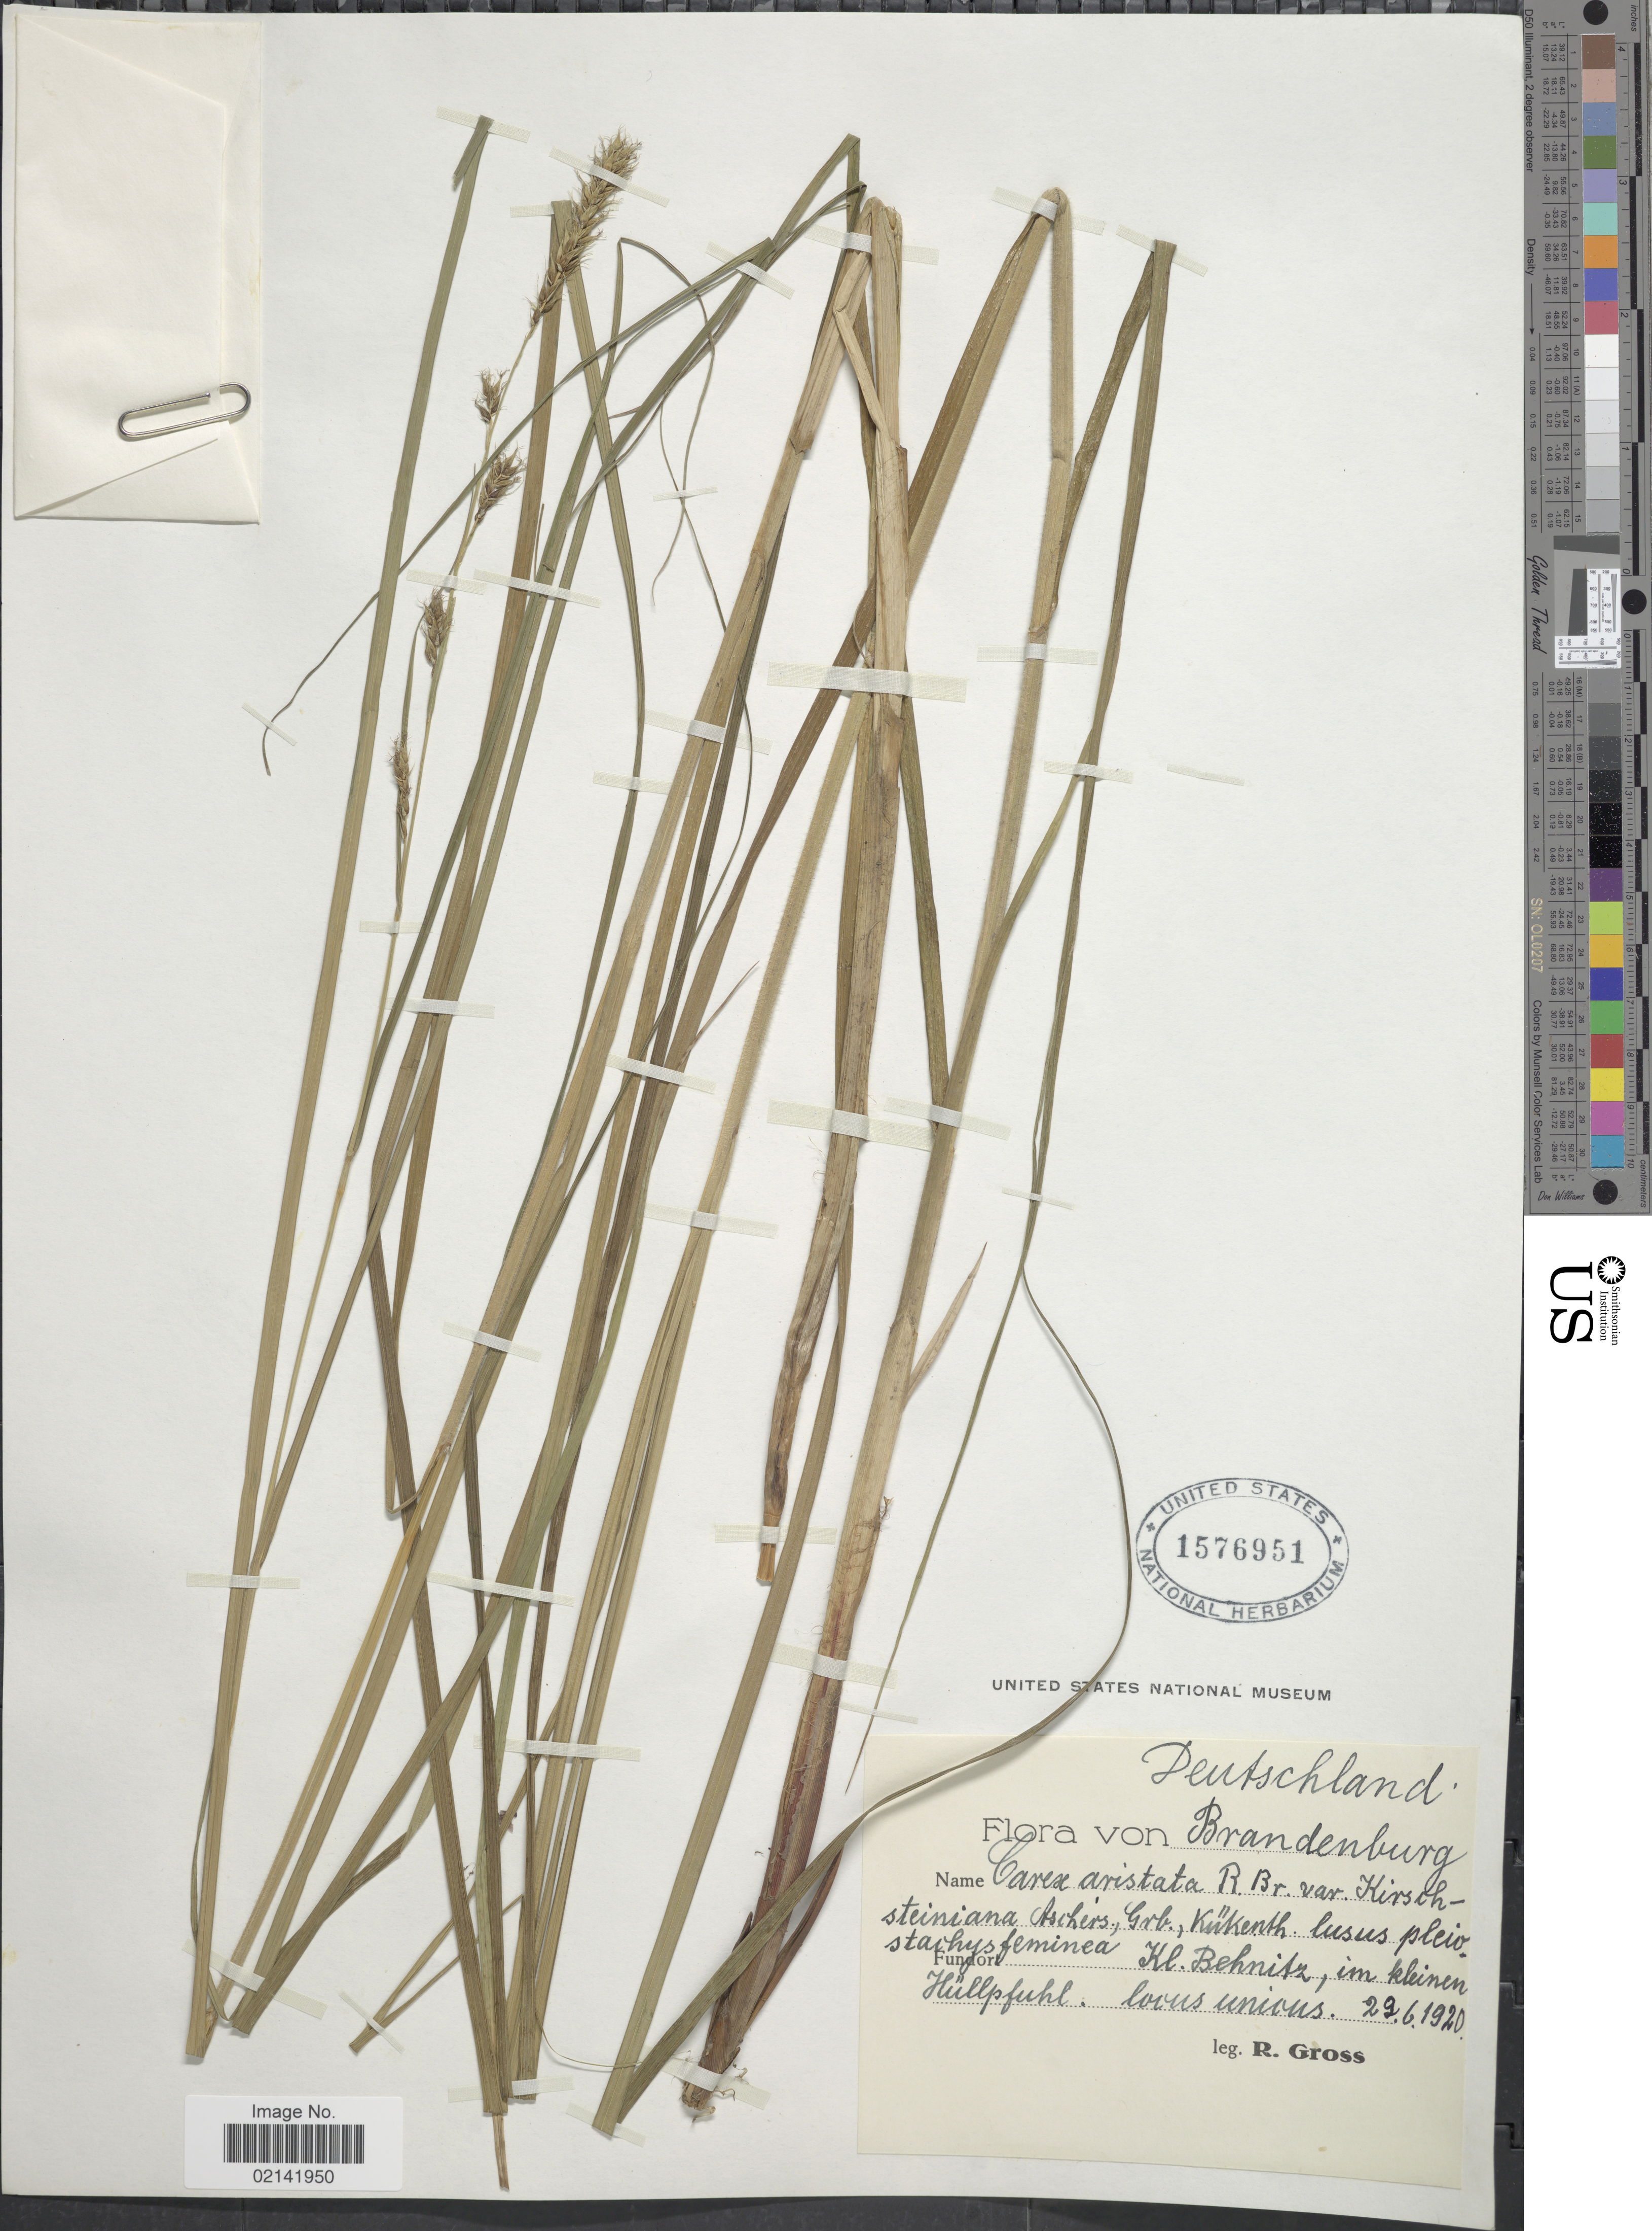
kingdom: Plantae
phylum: Tracheophyta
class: Liliopsida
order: Poales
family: Cyperaceae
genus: Carex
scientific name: Carex atherodes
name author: Spreng.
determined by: Strong, Mark T., (BOT), Smithsonian Institution - National Museum of Natural History (UNITED STATES)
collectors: R. Gross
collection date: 1920-06-29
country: Germany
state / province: Brandenburg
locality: Deutschland. Kl. Behnitz, im kleinen Hullpfuhl. locus unicus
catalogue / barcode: US 1576951